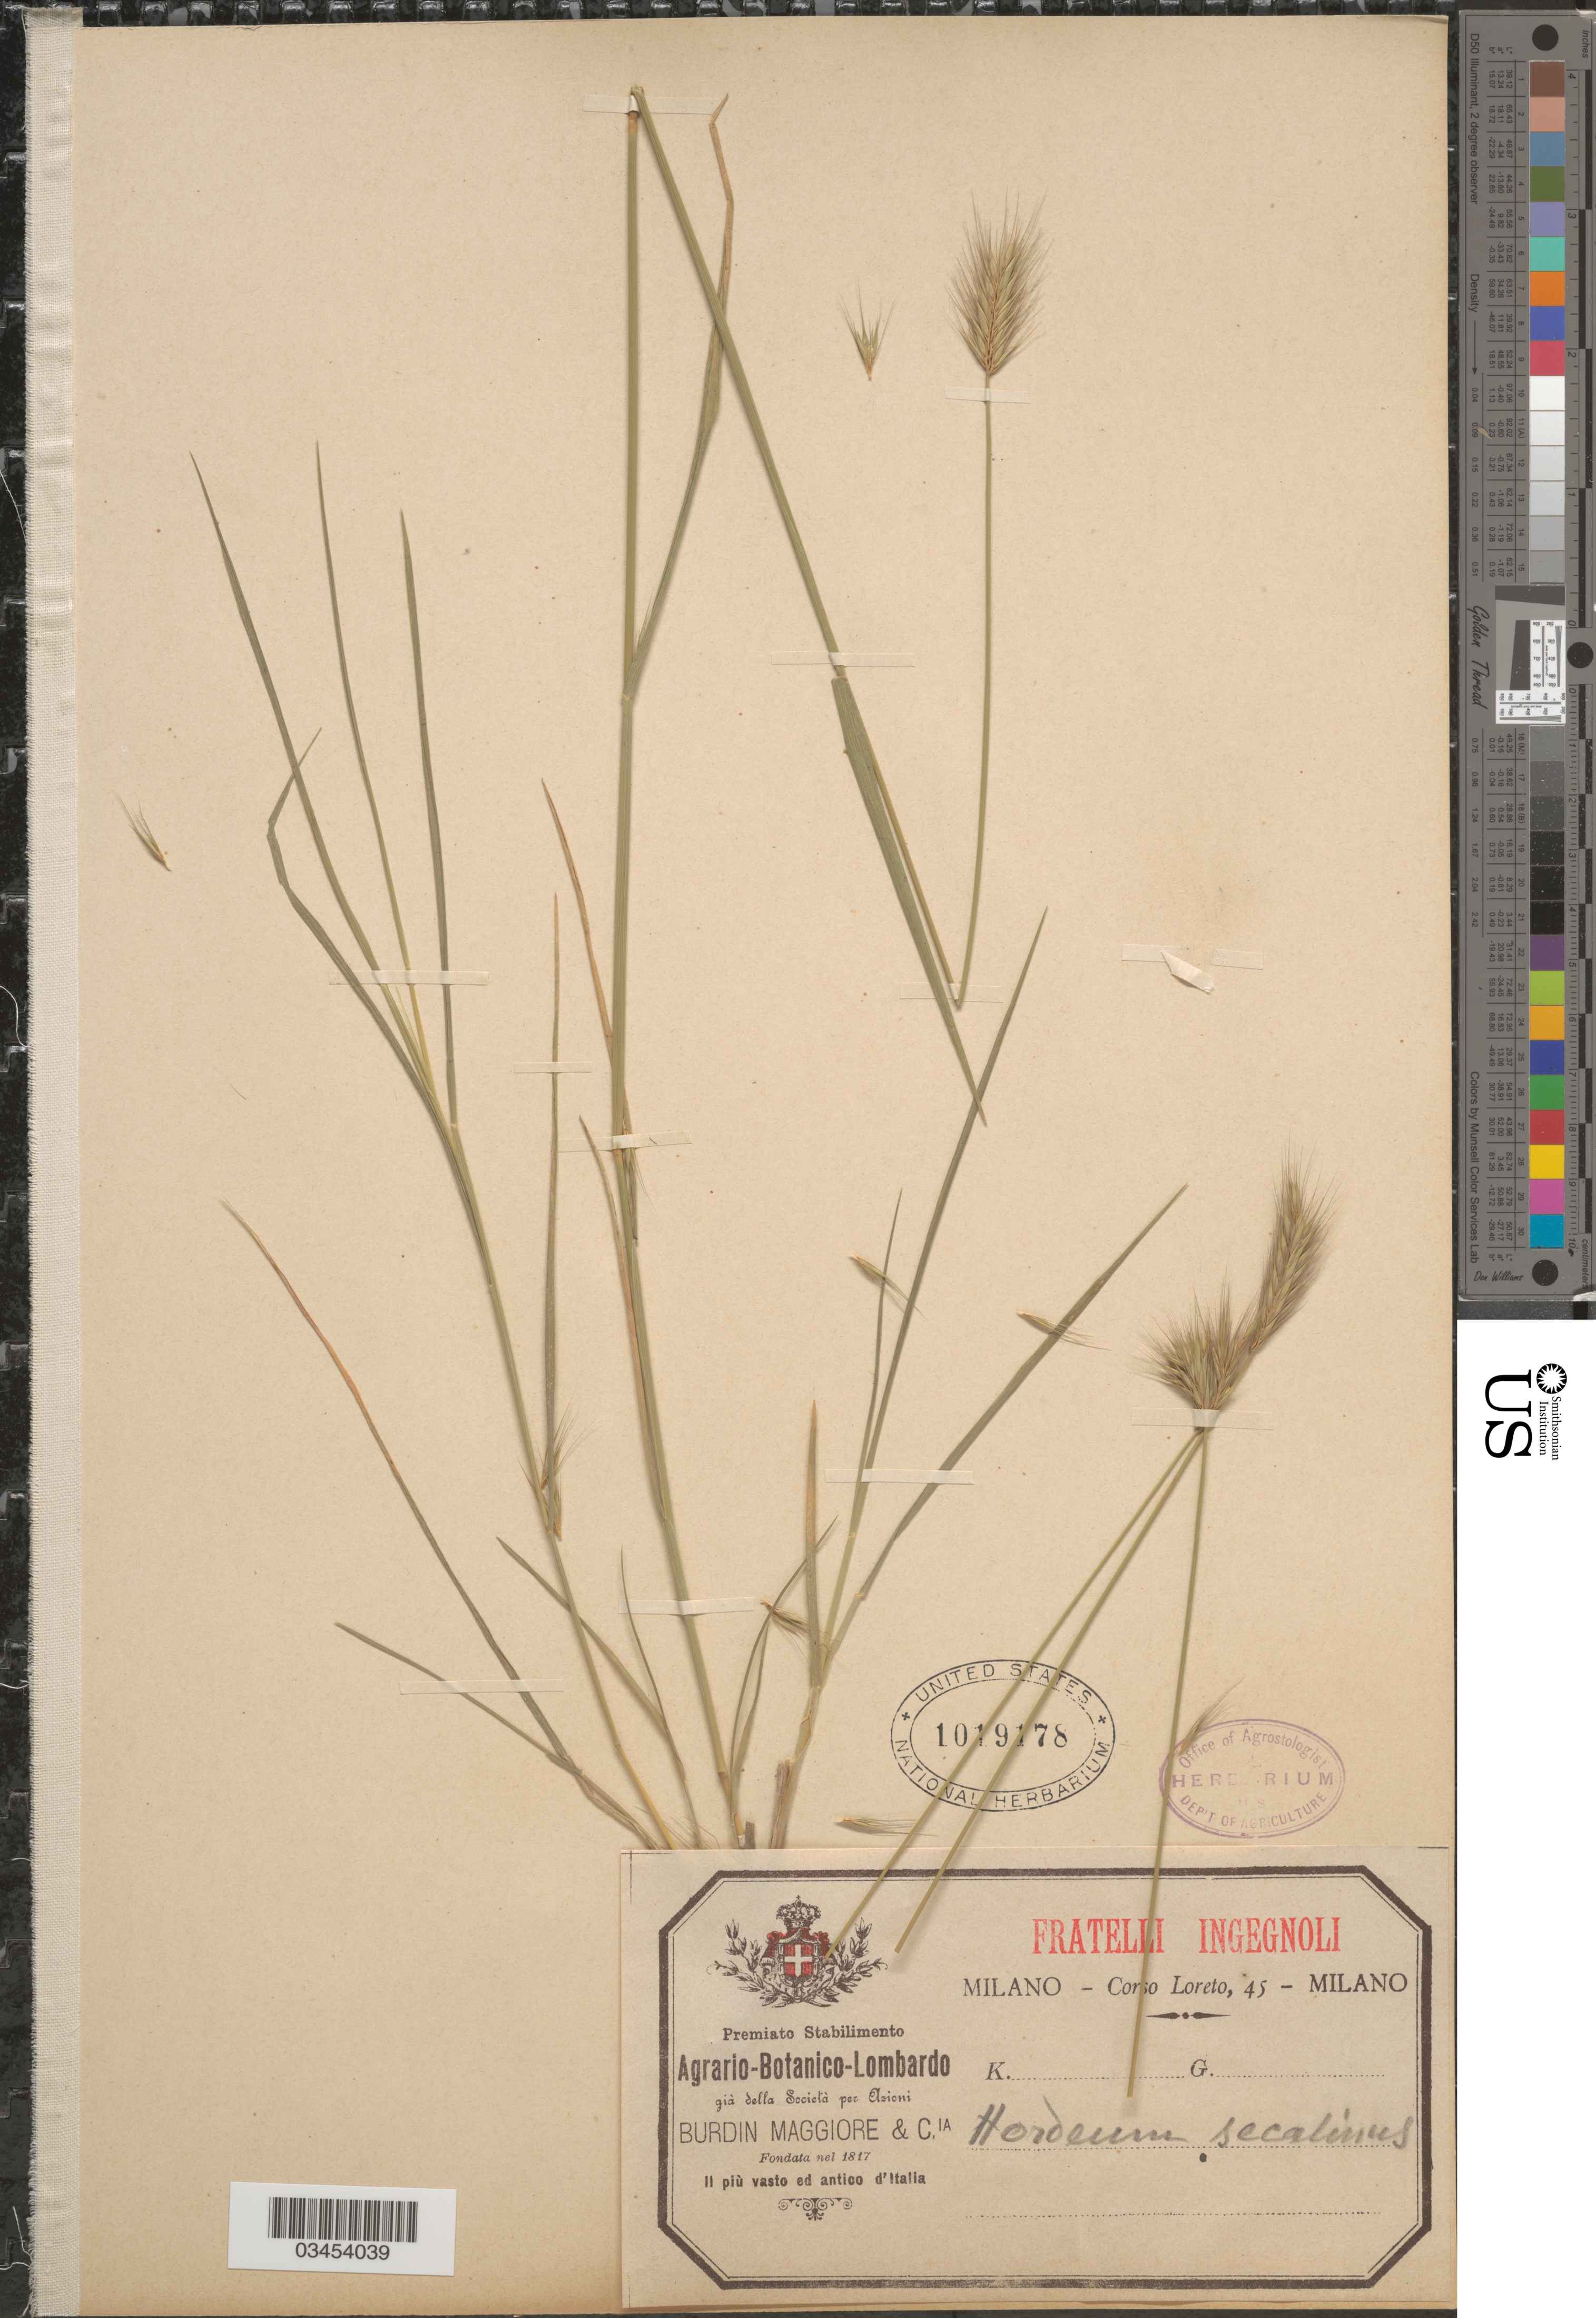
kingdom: Plantae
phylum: Tracheophyta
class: Liliopsida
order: Poales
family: Poaceae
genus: Hordeum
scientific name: Hordeum secalinum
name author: Schreb.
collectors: Loreto, C.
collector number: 45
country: Italy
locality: Il più vasto ed antico d'Italia.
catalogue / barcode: US 1019178